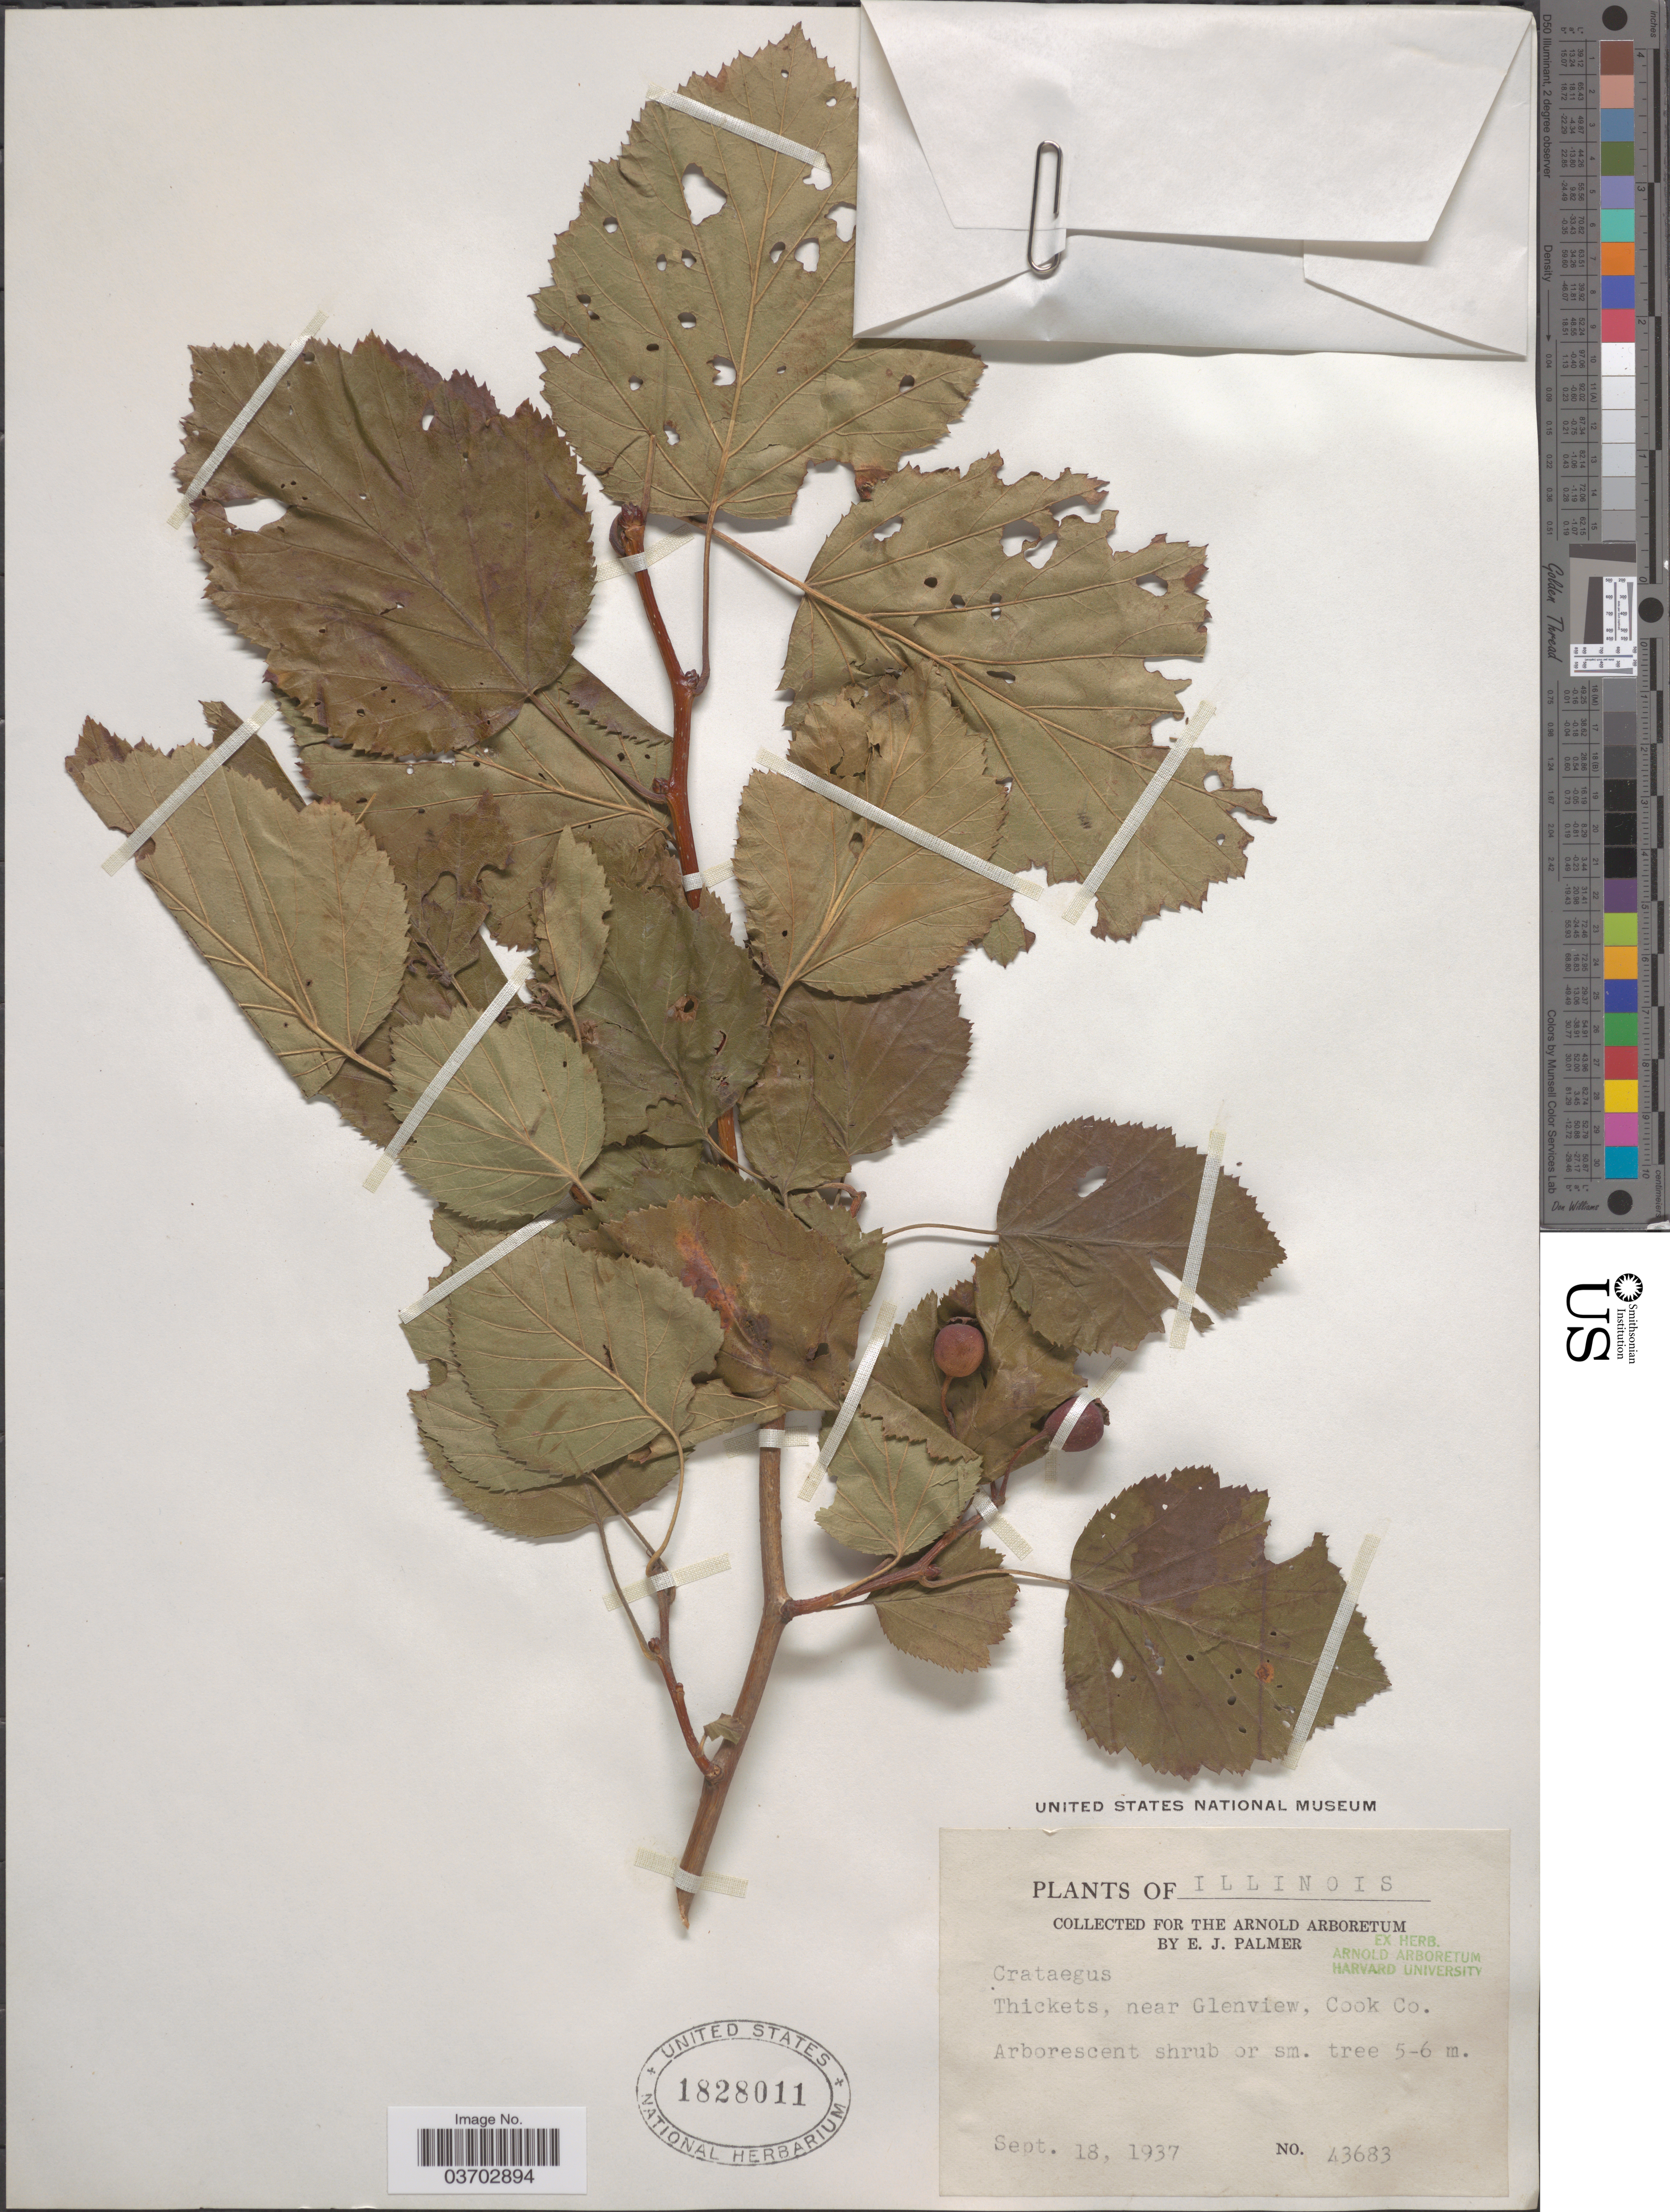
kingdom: Plantae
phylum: Tracheophyta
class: Magnoliopsida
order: Rosales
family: Rosaceae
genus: Crataegus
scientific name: Crataegus sp.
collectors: E. J. Palmer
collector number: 43683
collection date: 1937-09-18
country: United States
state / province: Illinois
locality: Thickets, near Glenview, Cook Co.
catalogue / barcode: US 1828011